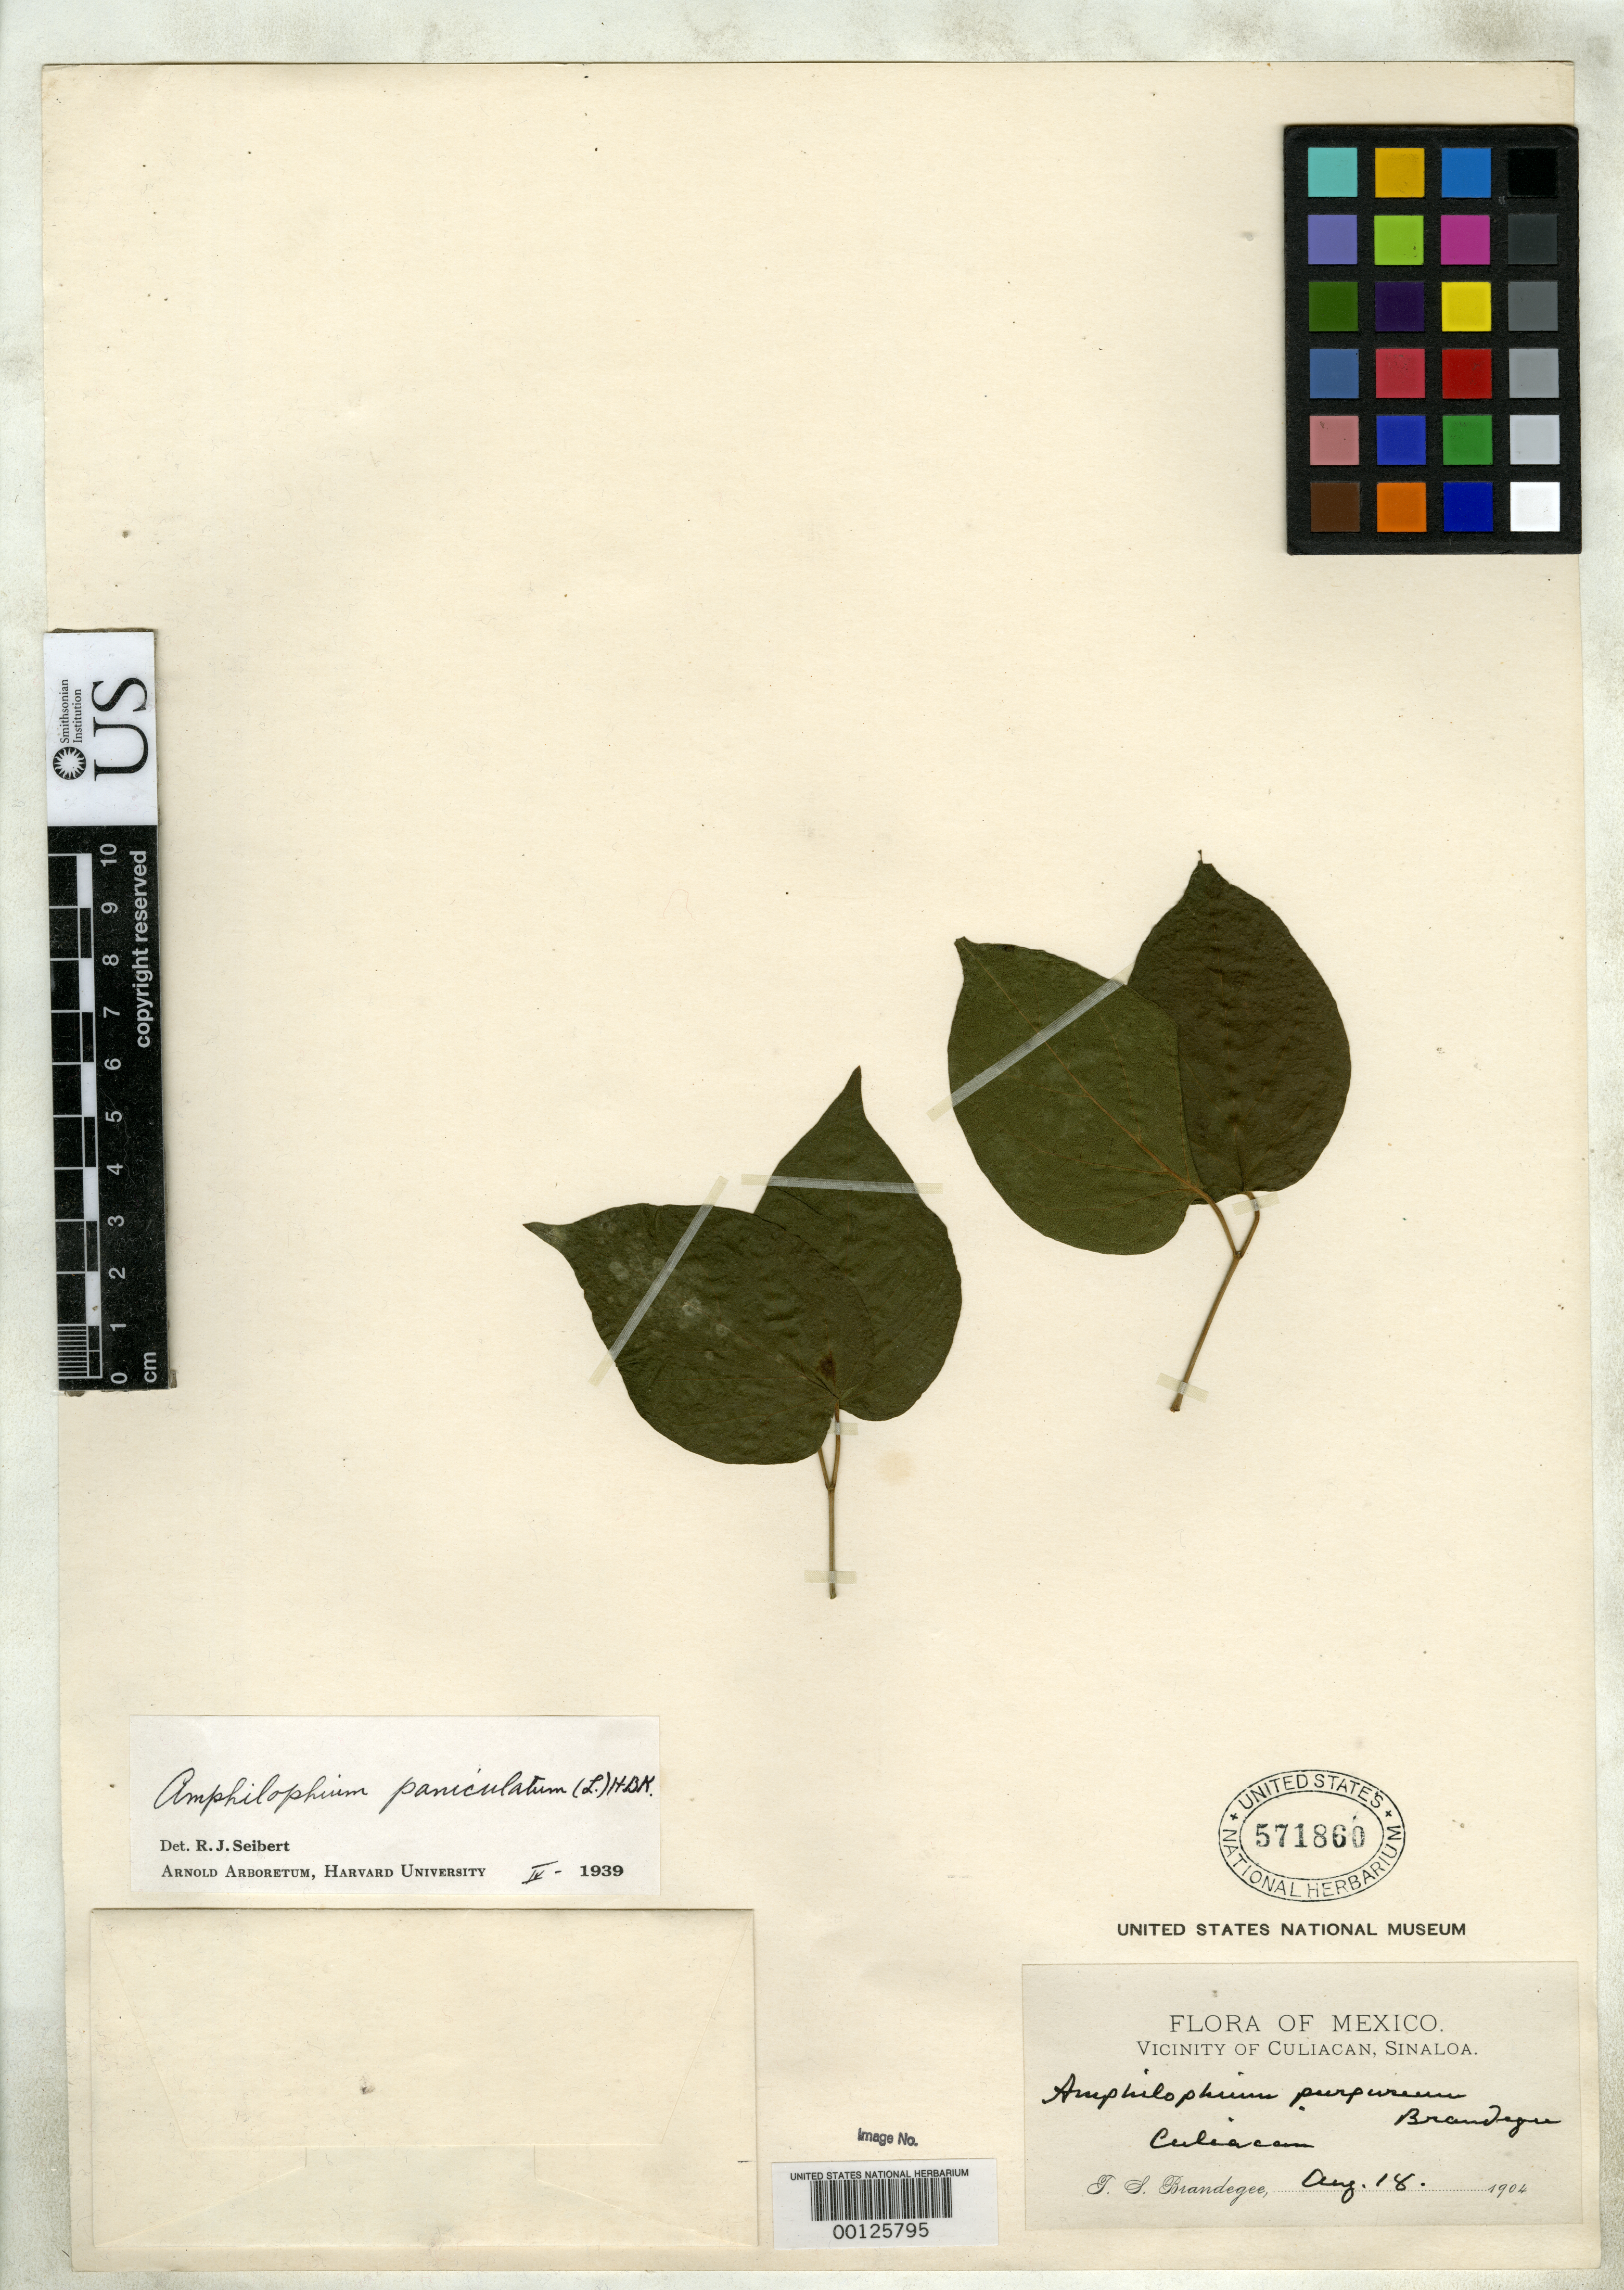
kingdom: Plantae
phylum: Tracheophyta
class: Magnoliopsida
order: Lamiales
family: Bignoniaceae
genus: Amphilophium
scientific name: Amphilophium purpureum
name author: Brandegee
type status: Type Collection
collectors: T. S. Brandegee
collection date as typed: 18 Aug 1904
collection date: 1904-08-18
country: Mexico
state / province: Sinaloa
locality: Culiacan.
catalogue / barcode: US 571860